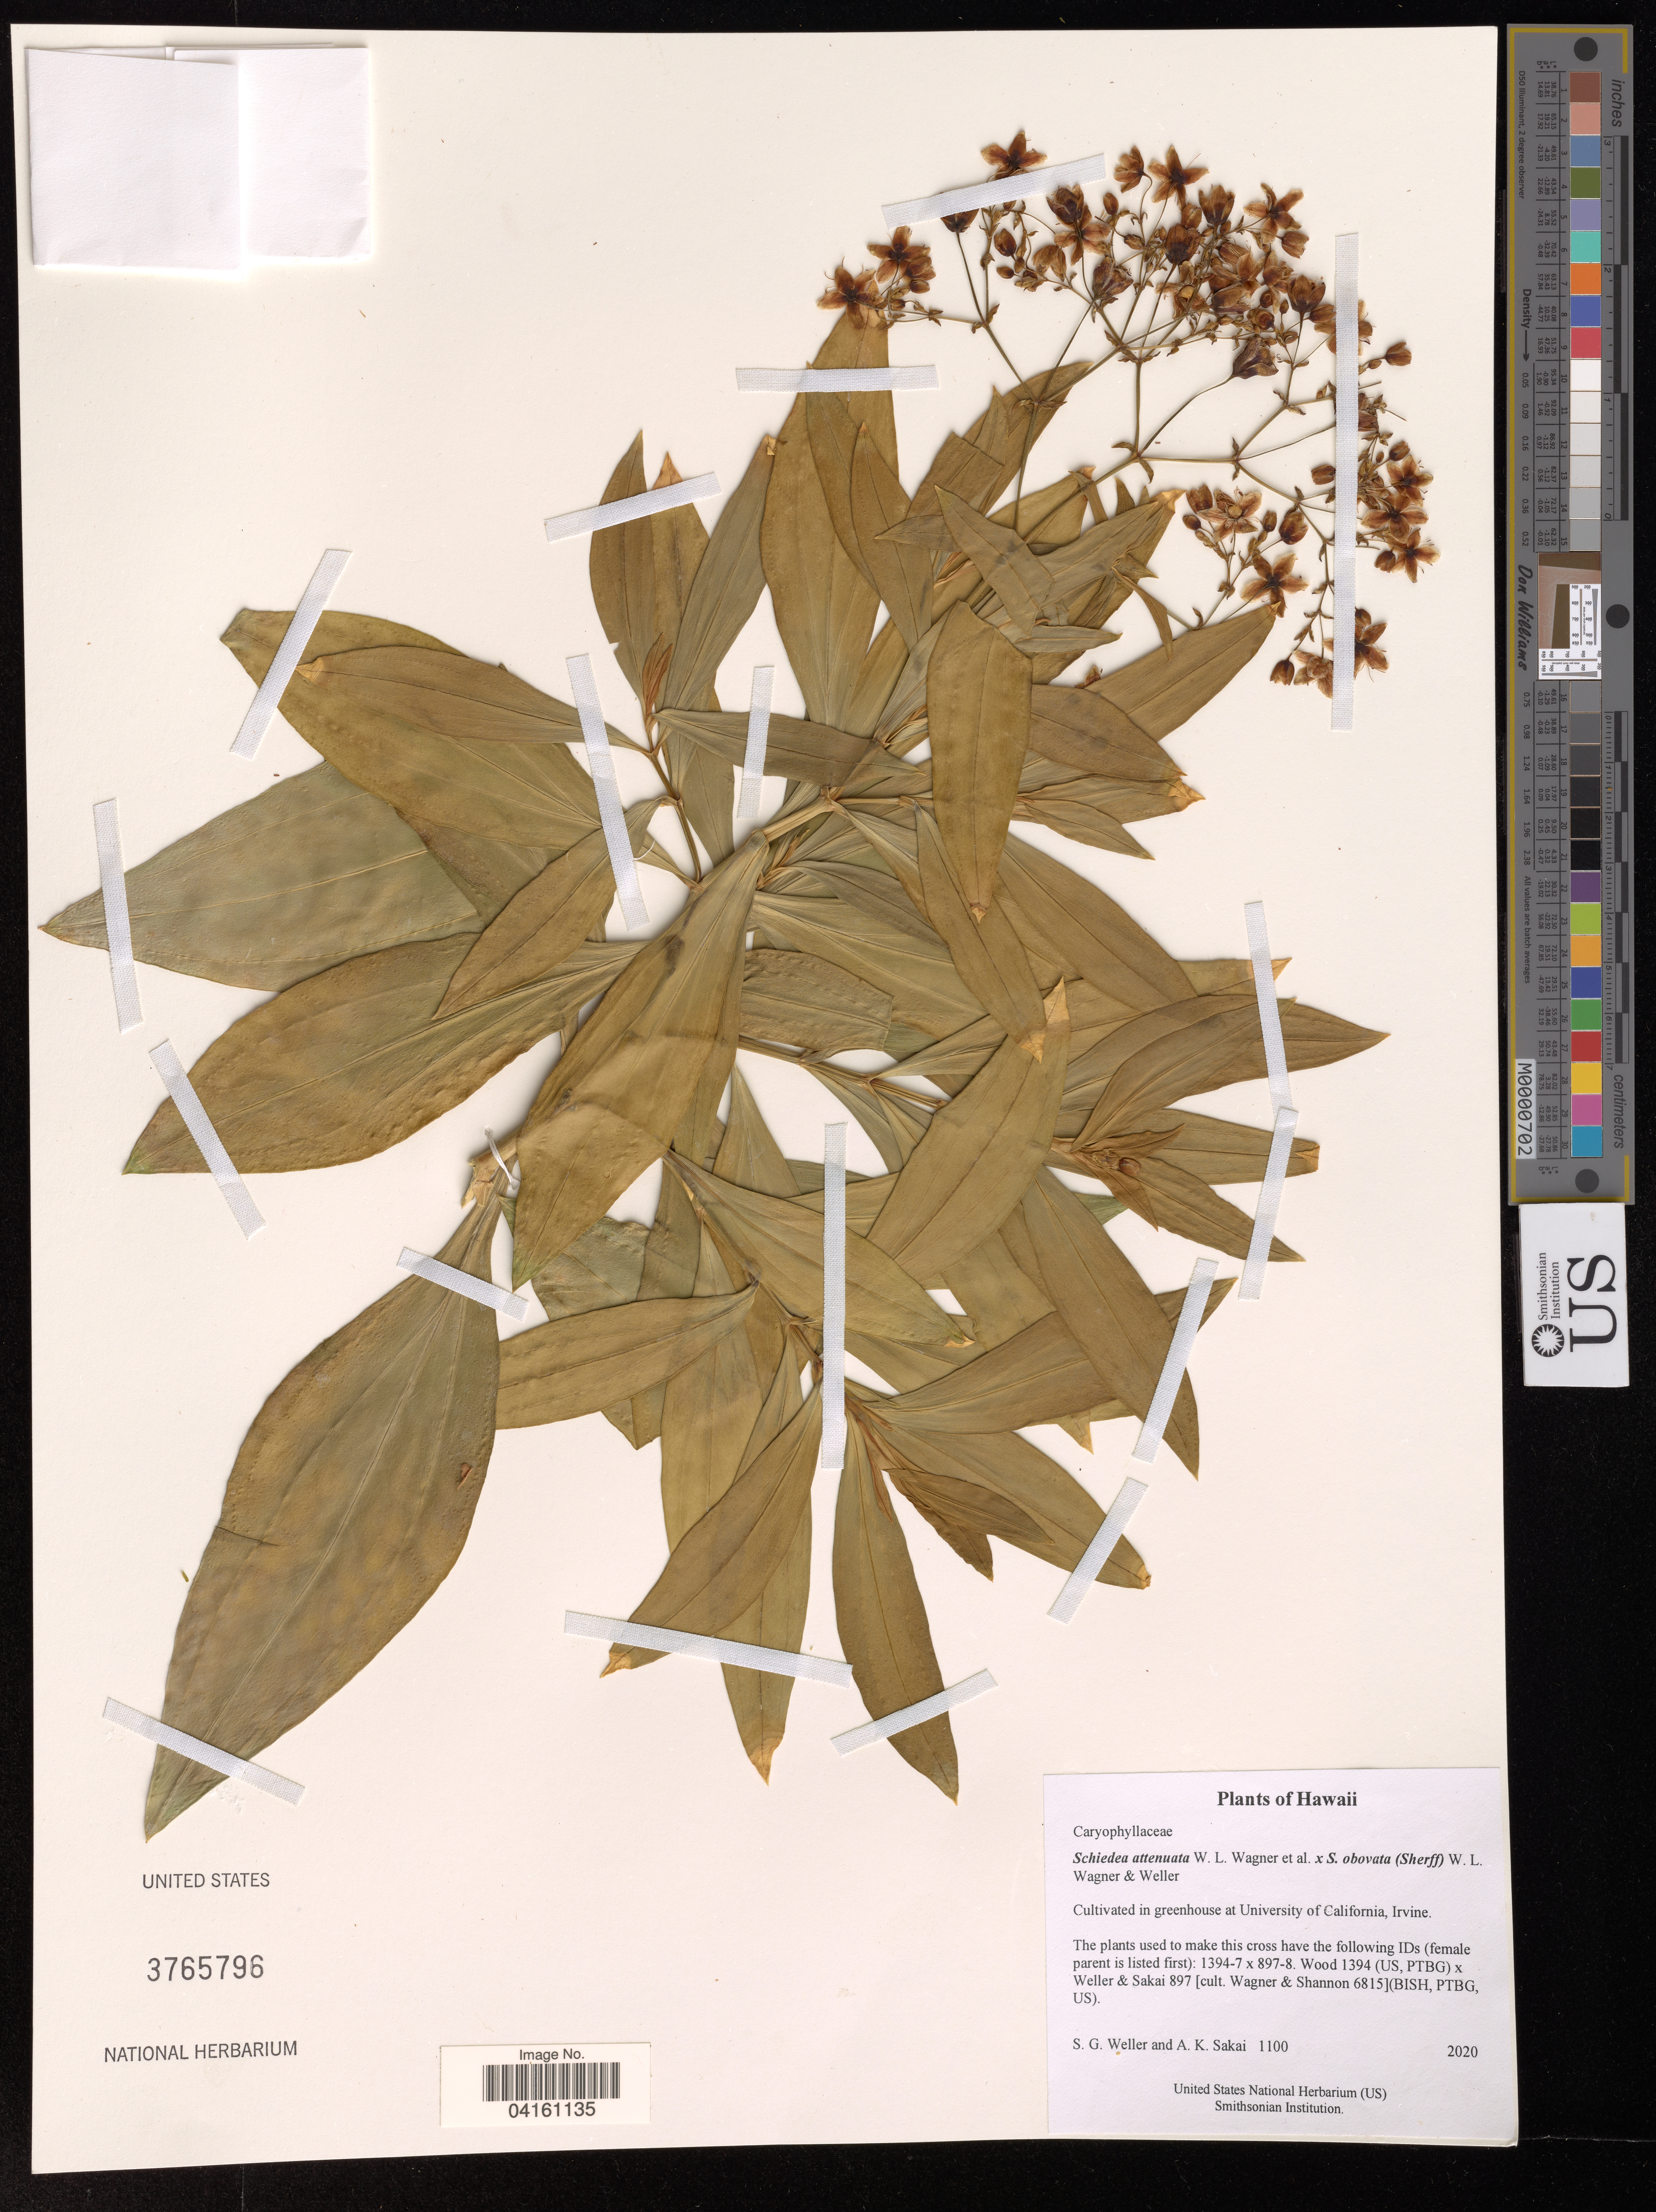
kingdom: Plantae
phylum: Tracheophyta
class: Magnoliopsida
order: Caryophyllales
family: Caryophyllaceae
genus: Schiedea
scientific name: Schiedea attenuata x S. obovata (Sherff) W.L. Wagner & Weller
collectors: S. G. Weller & A. Sakai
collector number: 1100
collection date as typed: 2020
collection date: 2020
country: United States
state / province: California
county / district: Orange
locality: Cultivated in greenhouse at University of California, Irvine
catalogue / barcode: US 3765796